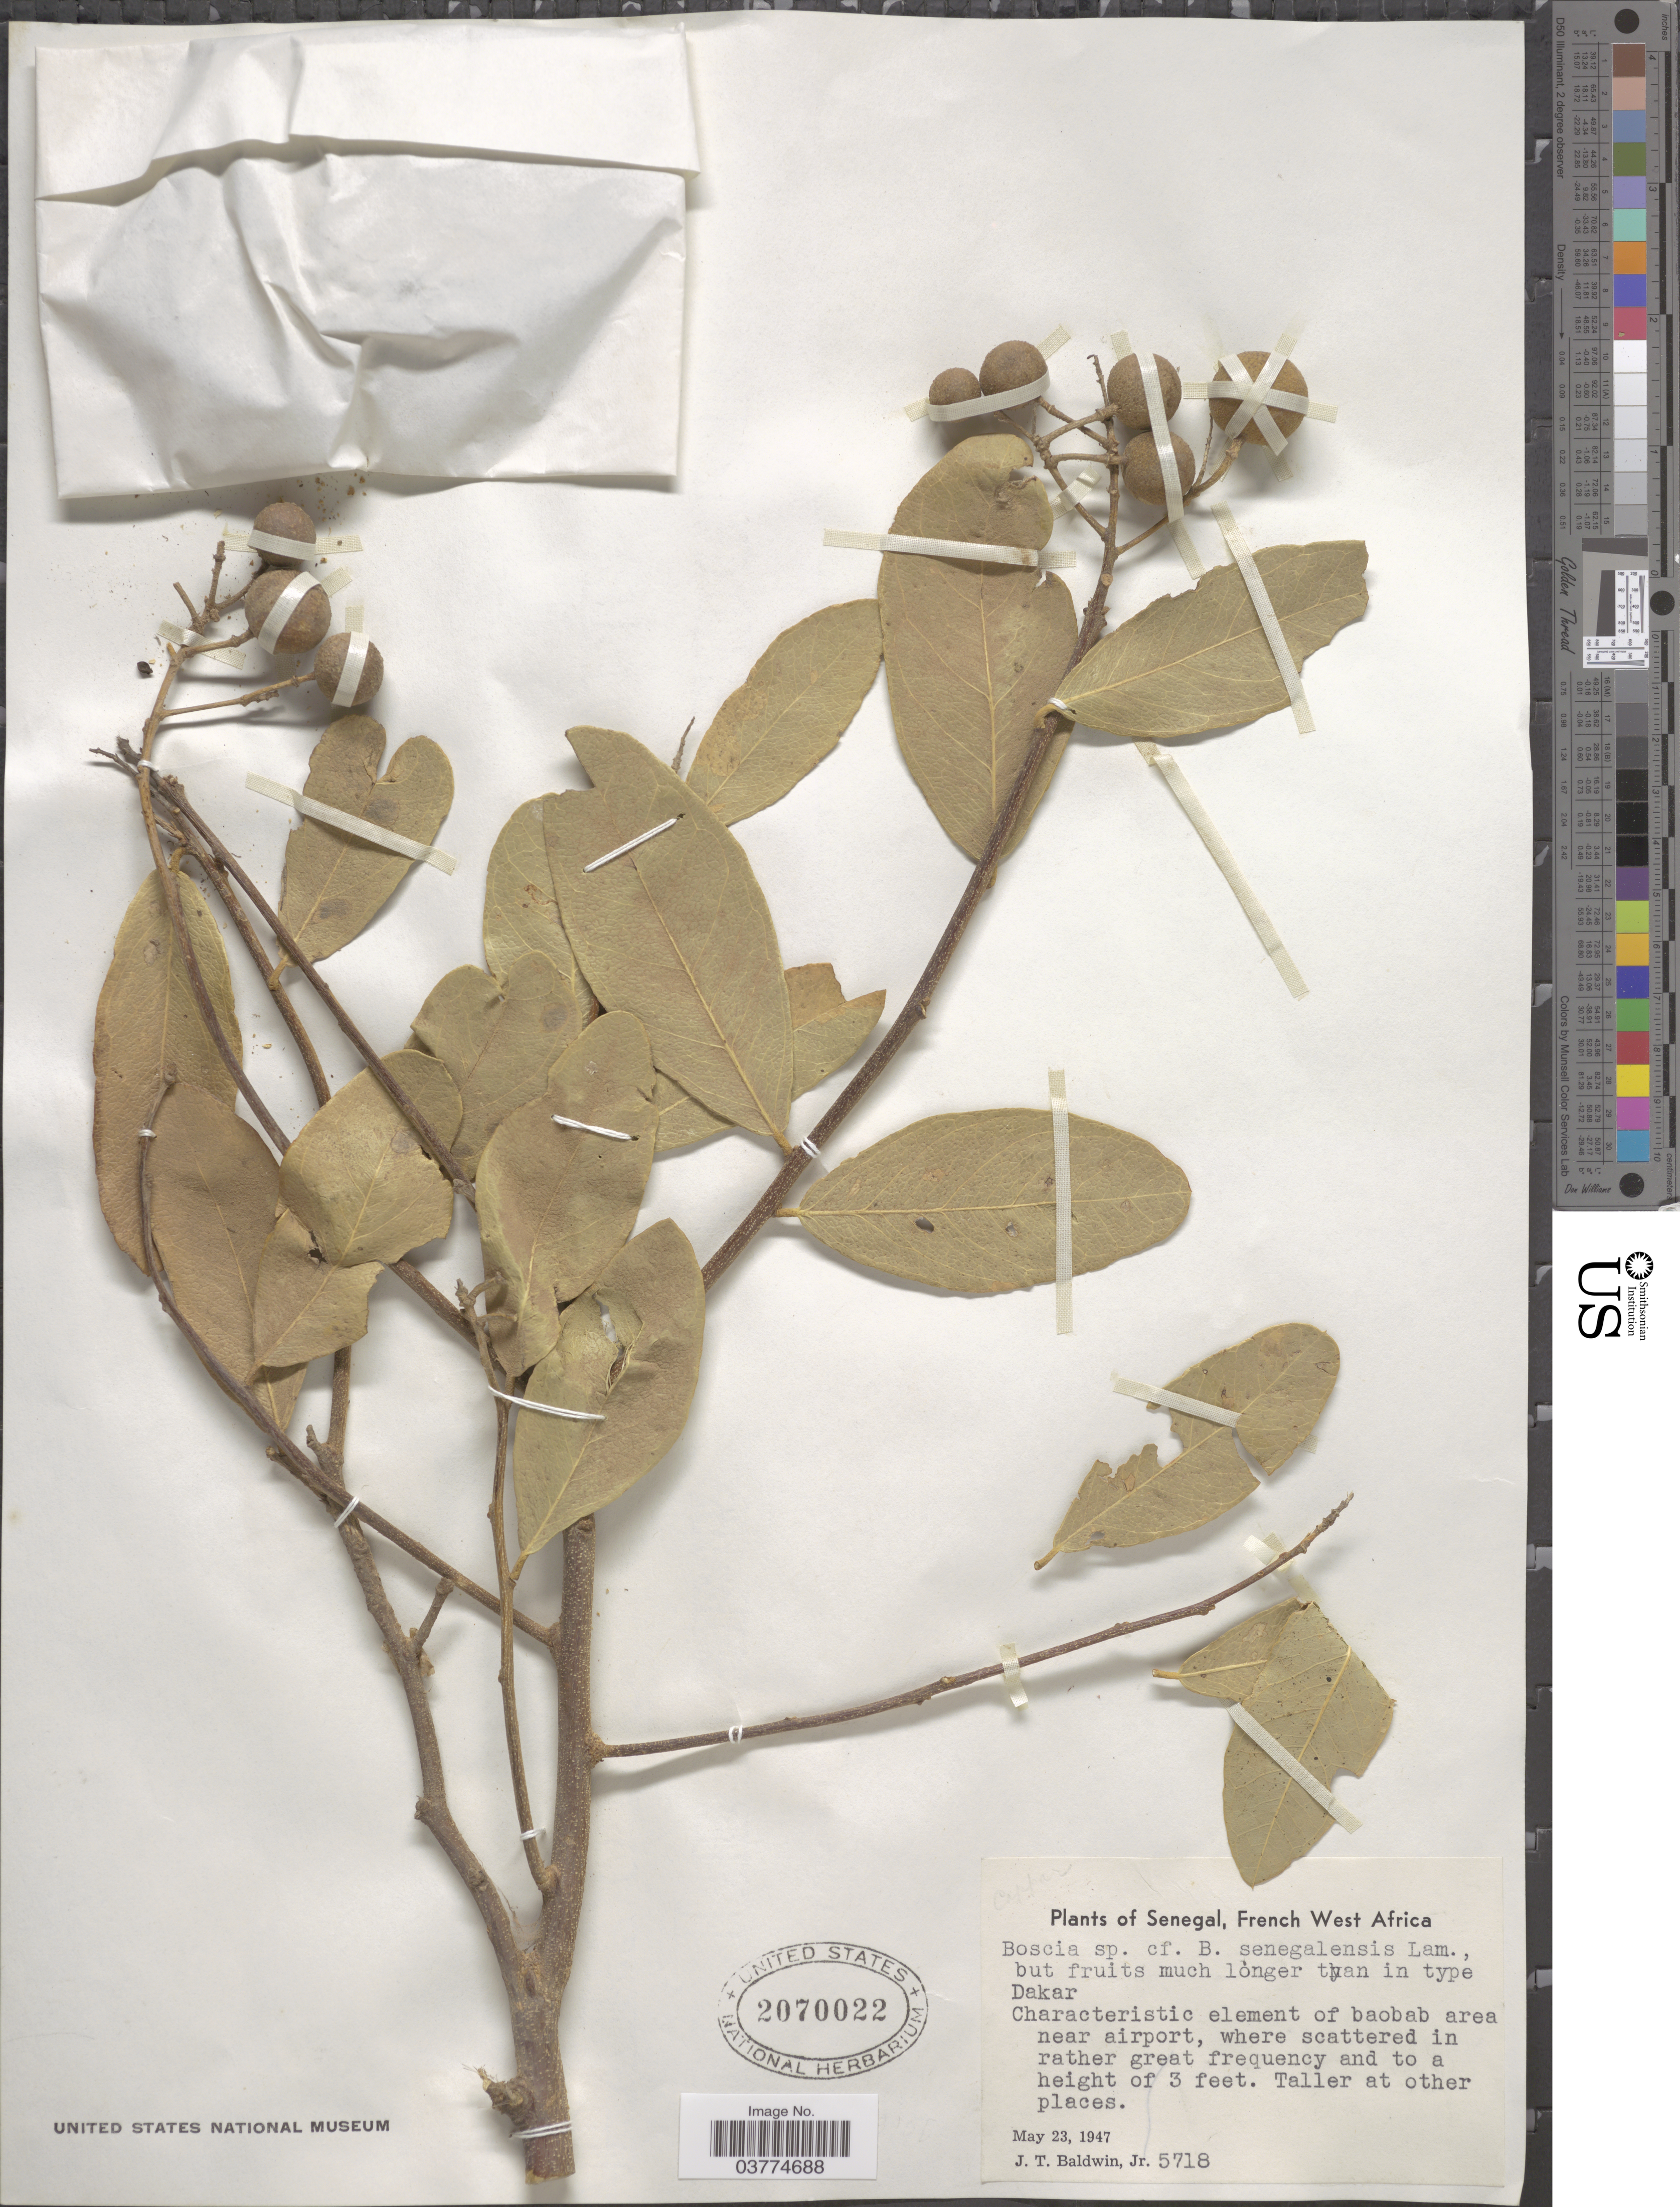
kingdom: Plantae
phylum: Tracheophyta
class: Magnoliopsida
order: Brassicales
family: Capparaceae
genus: Boscia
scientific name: Boscia senegalensis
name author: (Pers.) Lam. ex Poir.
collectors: J. T. Baldwin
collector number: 5718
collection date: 1947-05-23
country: Senegal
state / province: Dakar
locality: Senegal. French West Africa. Characteristic element of baobab area near airport.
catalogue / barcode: US 2070022